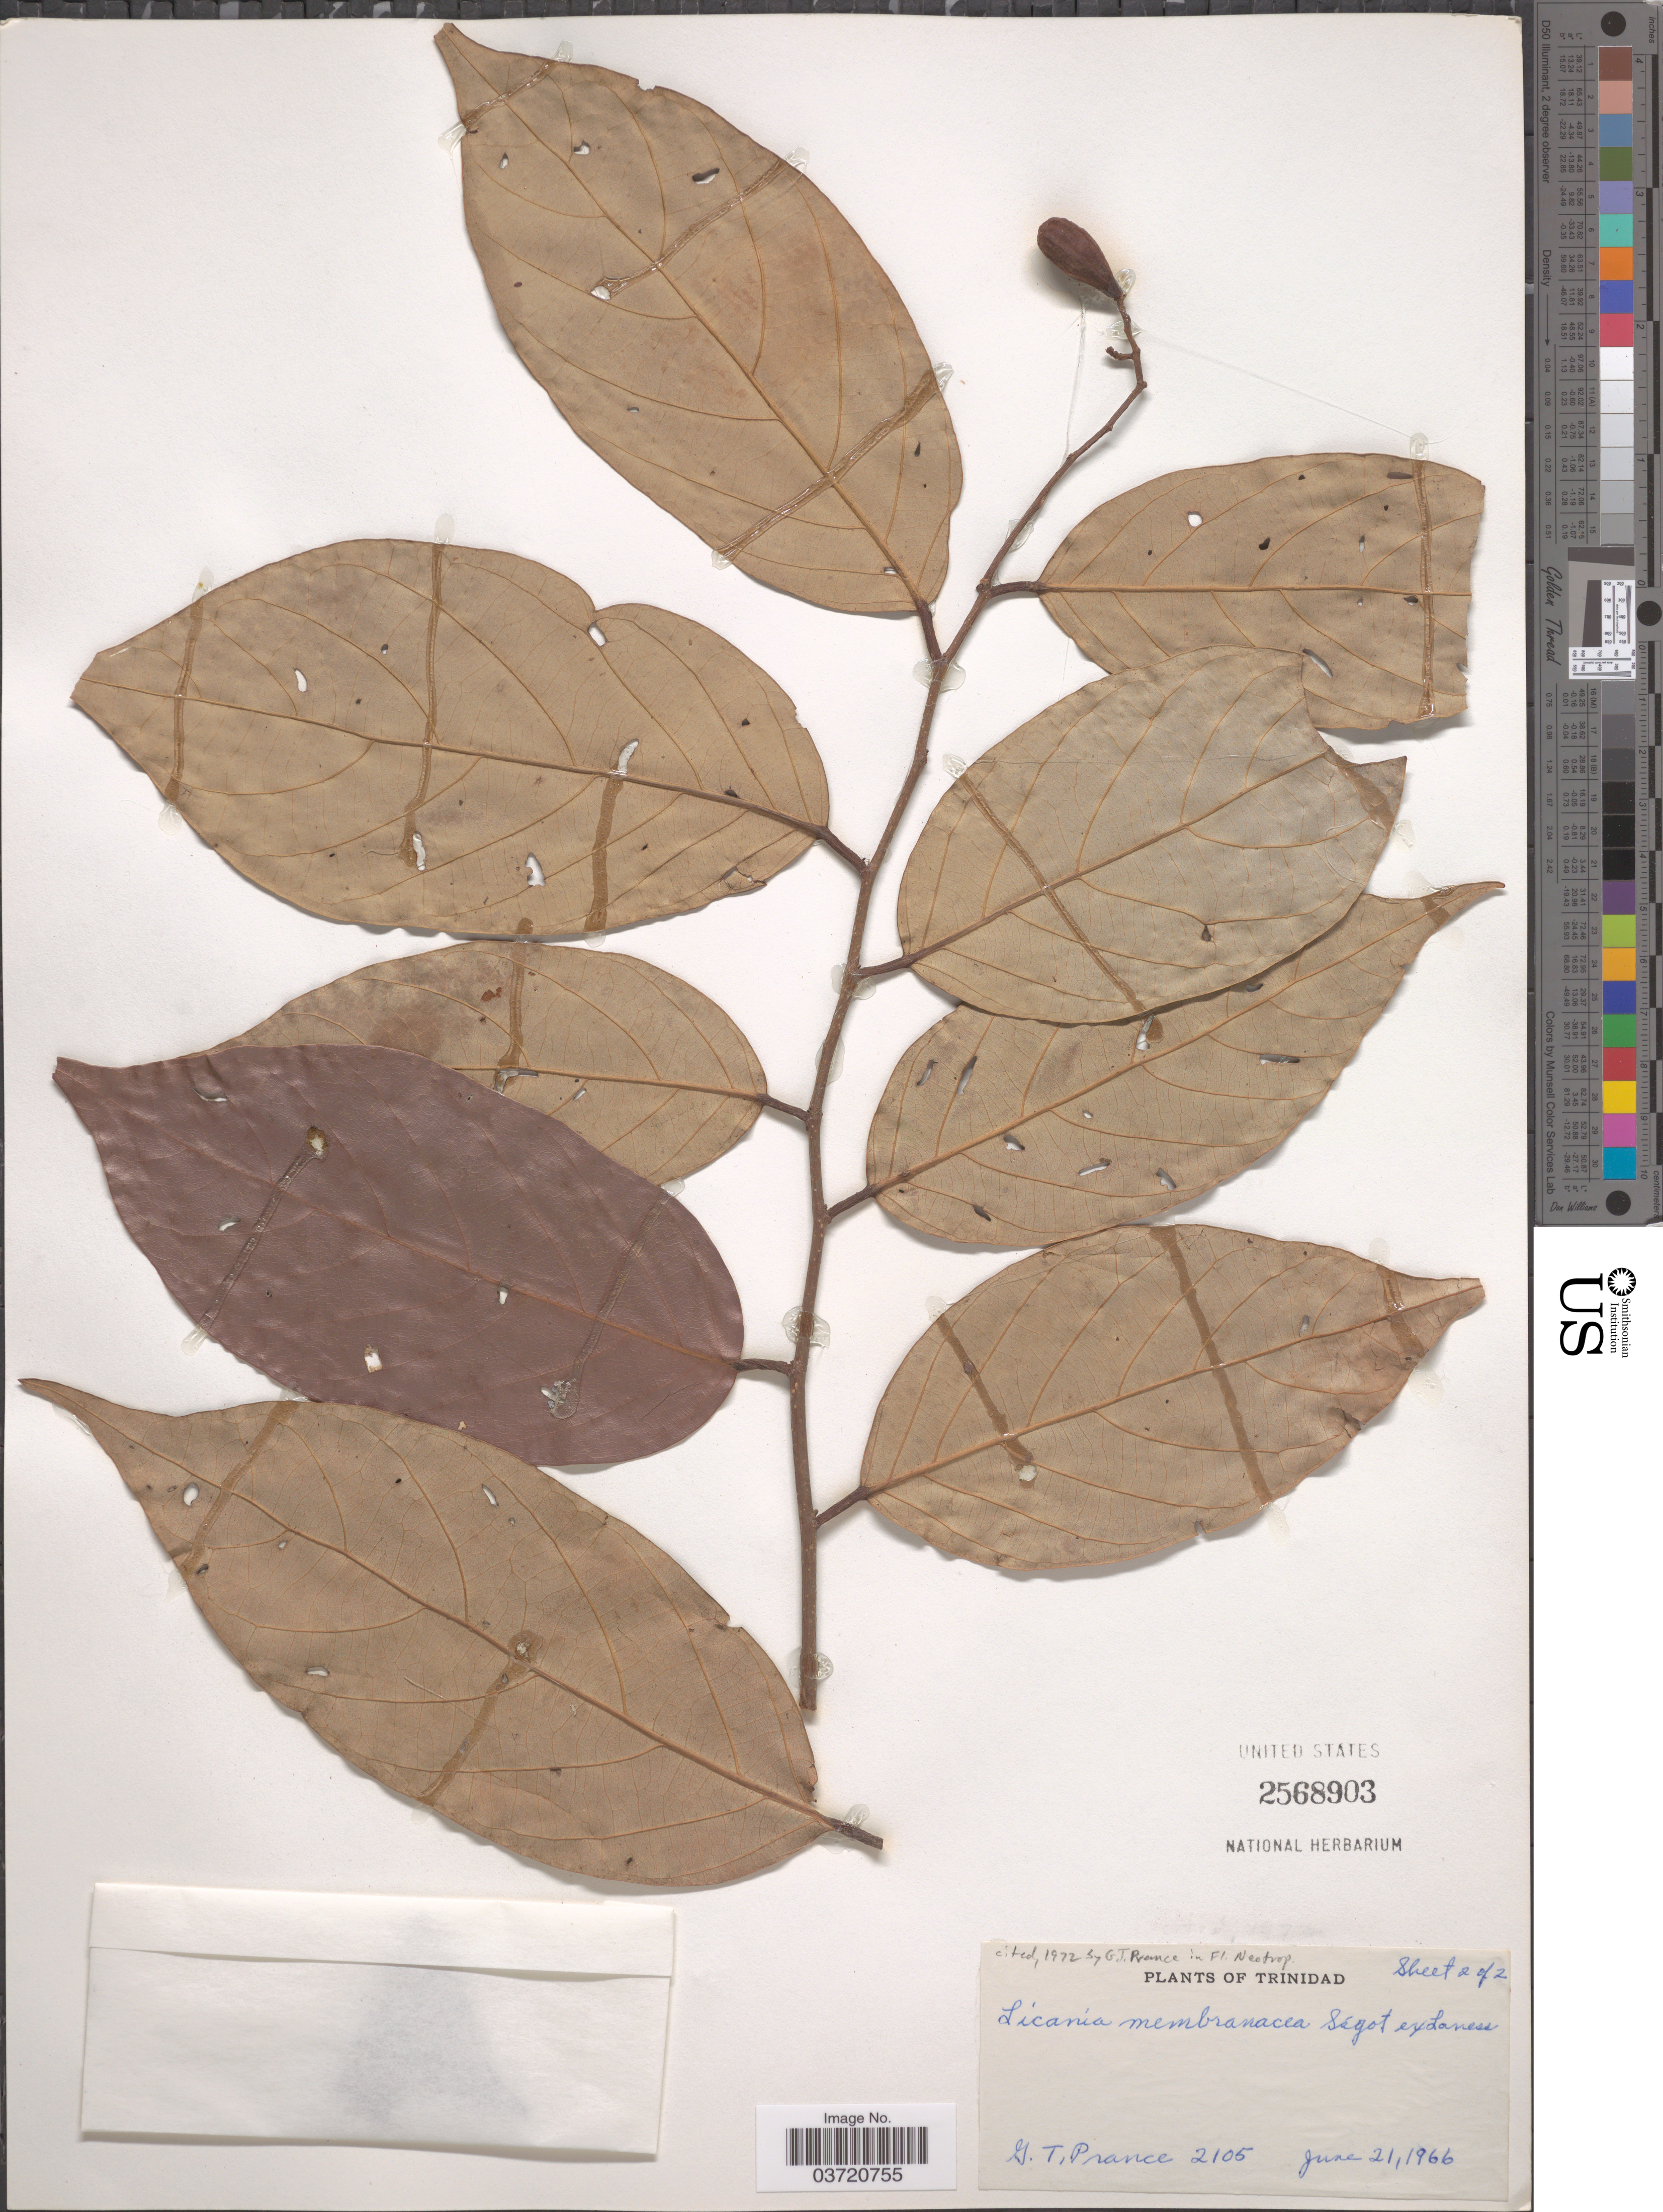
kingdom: Plantae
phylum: Tracheophyta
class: Magnoliopsida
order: Malpighiales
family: Chrysobalanaceae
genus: Licania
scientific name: Licania membranacea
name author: Sagot ex Laness.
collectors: G. T. Prance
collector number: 2105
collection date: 1966-06-21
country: Trinidad and Tobago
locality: Trinidad.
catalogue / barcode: US 2568903